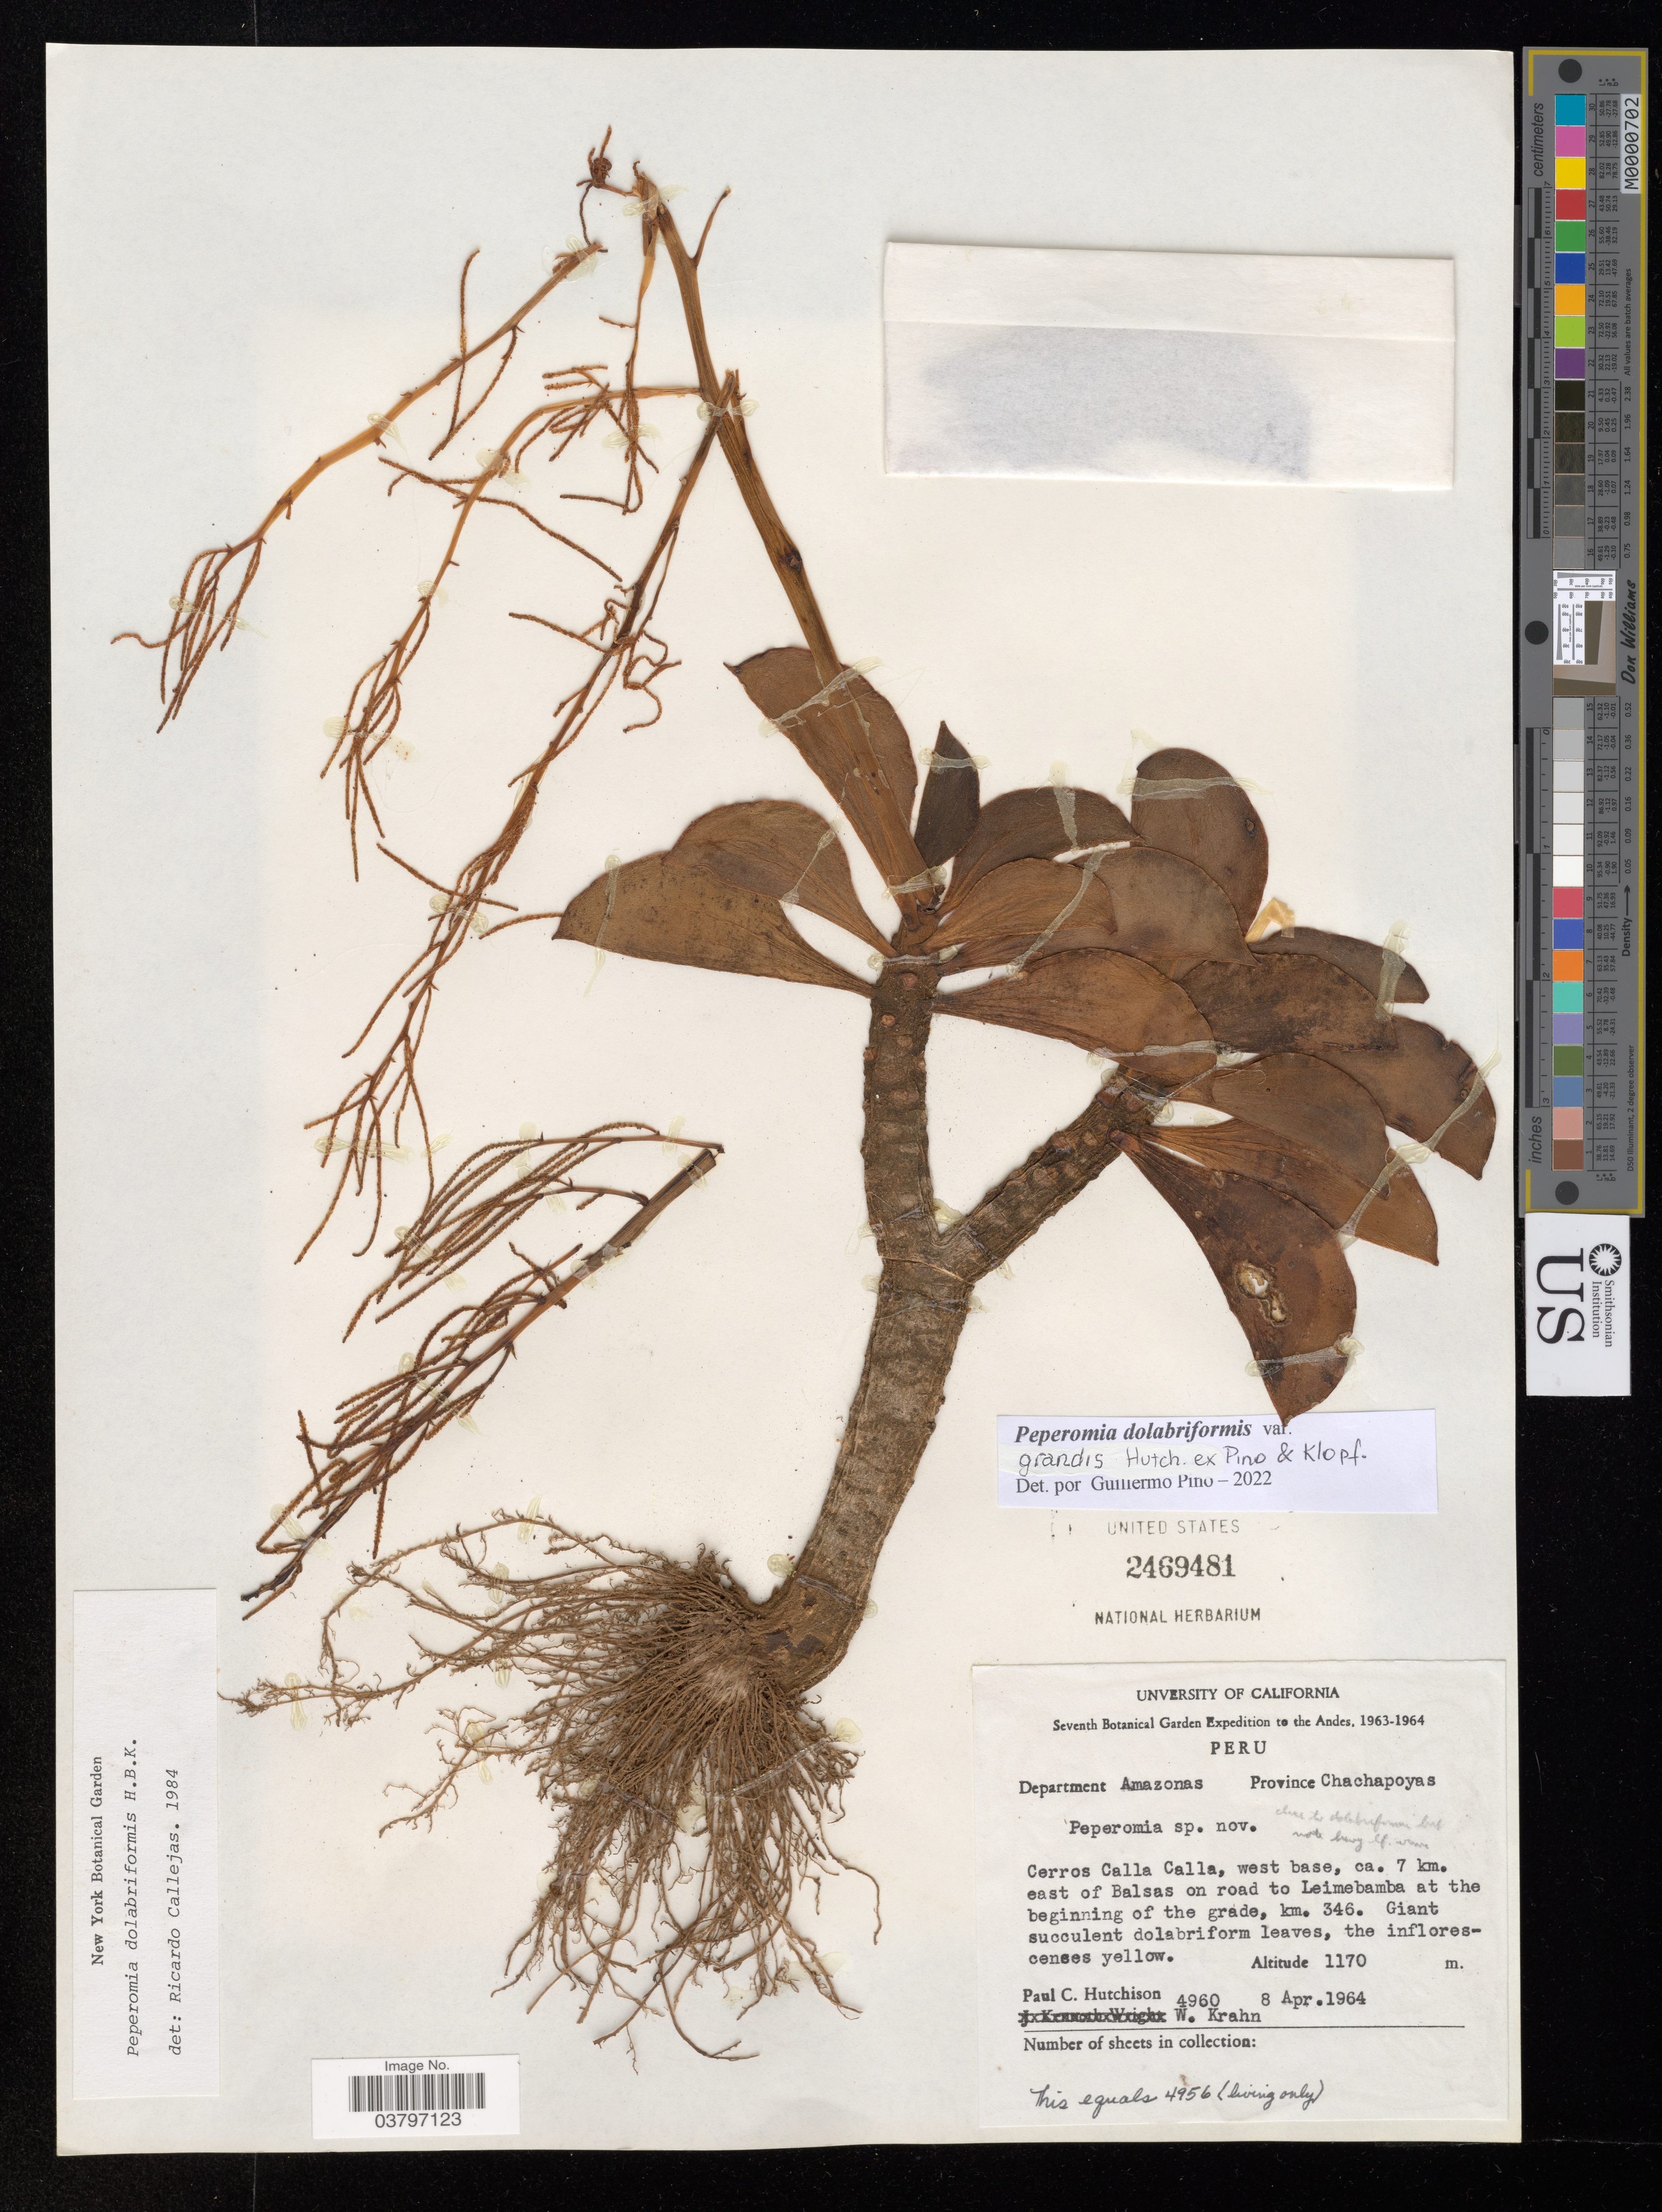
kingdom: Plantae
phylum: Tracheophyta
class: Magnoliopsida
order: Piperales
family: Piperaceae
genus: Peperomia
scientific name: Peperomia dolabriformis var. grandis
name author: Hutchison ex Pino & Klopf.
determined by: Pino, Guillermo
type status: Isotype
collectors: P. C. Hutchison & W. Krahn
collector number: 4960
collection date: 1964-04-08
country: Peru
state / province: Amazonas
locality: The Andes. Department Amazonas. Province Chachapoyas. Cerros Calla Calla, west base, ca. 7 km. east of Balsas on road to Leimebamba at the beginning of the grade, km. 346.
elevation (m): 1170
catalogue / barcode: US 2469481